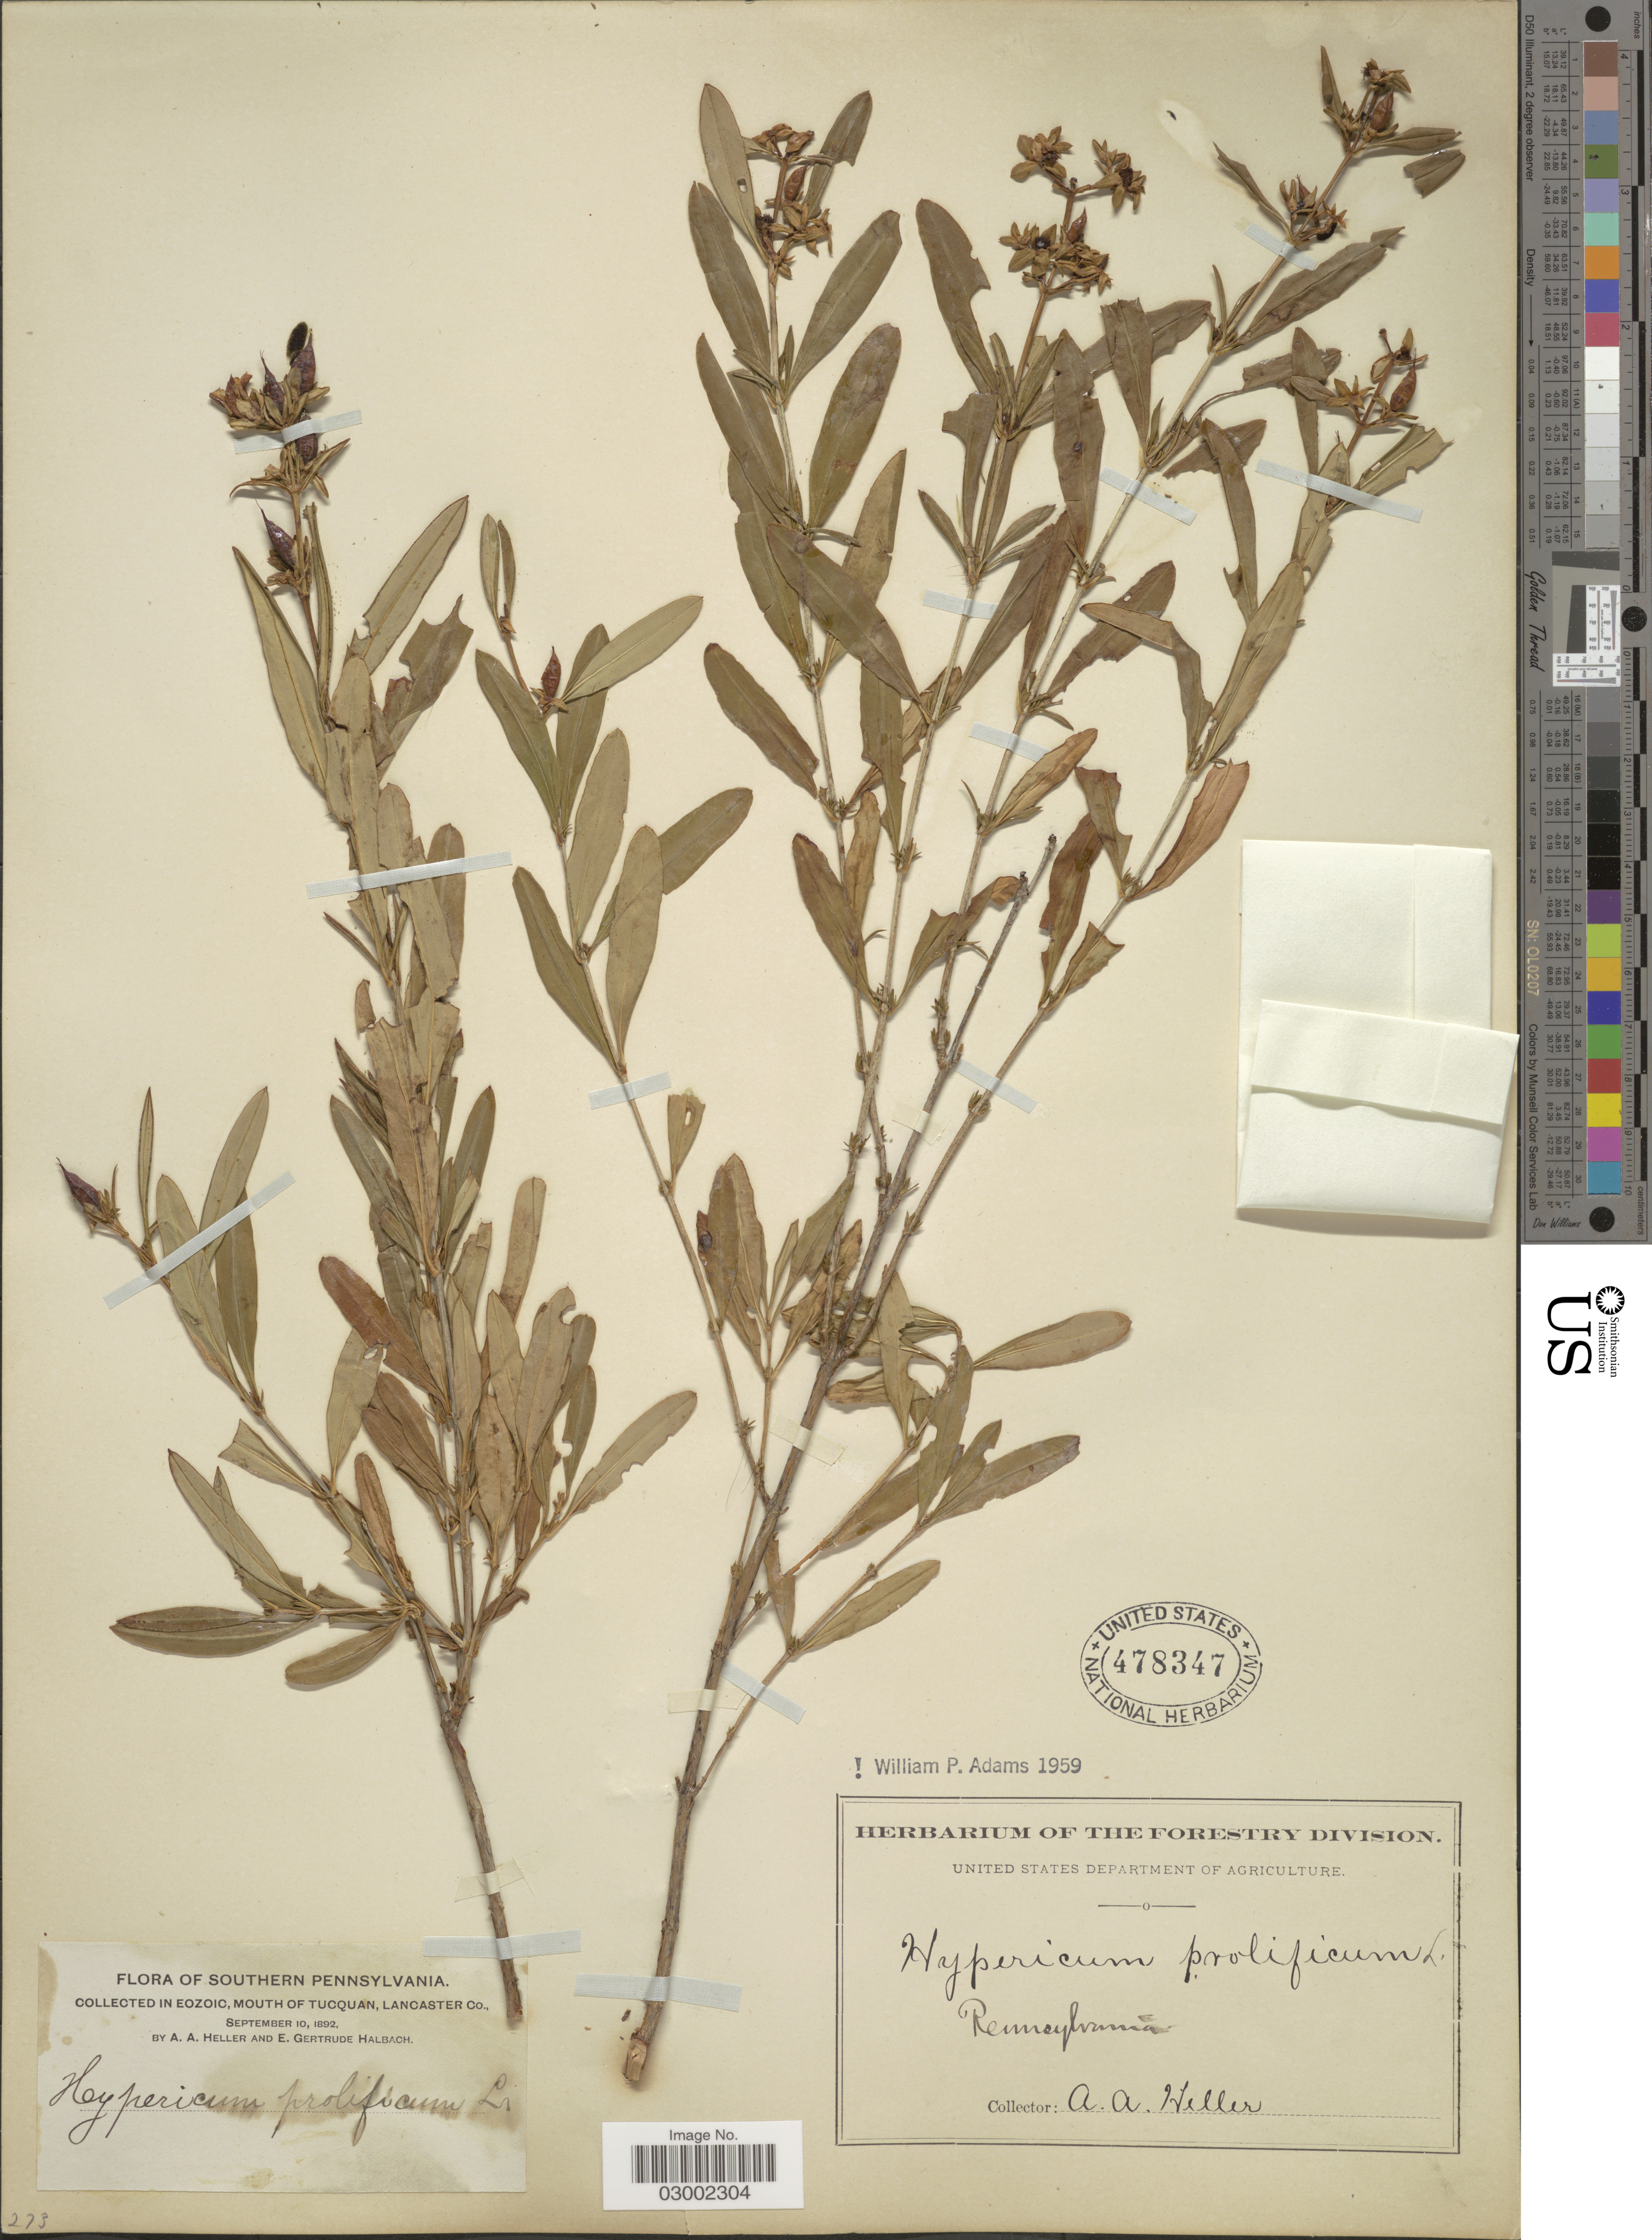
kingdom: Plantae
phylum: Tracheophyta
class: Magnoliopsida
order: Malpighiales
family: Hypericaceae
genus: Hypericum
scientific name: Hypericum prolificum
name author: L.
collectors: A. A. Heller & E. G. Halbach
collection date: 1892-09-10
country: United States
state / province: Pennsylvania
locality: Southern Pennsylvania. In Eozoic, mouth of Tucquan, Lancaster Co.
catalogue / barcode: US 478347